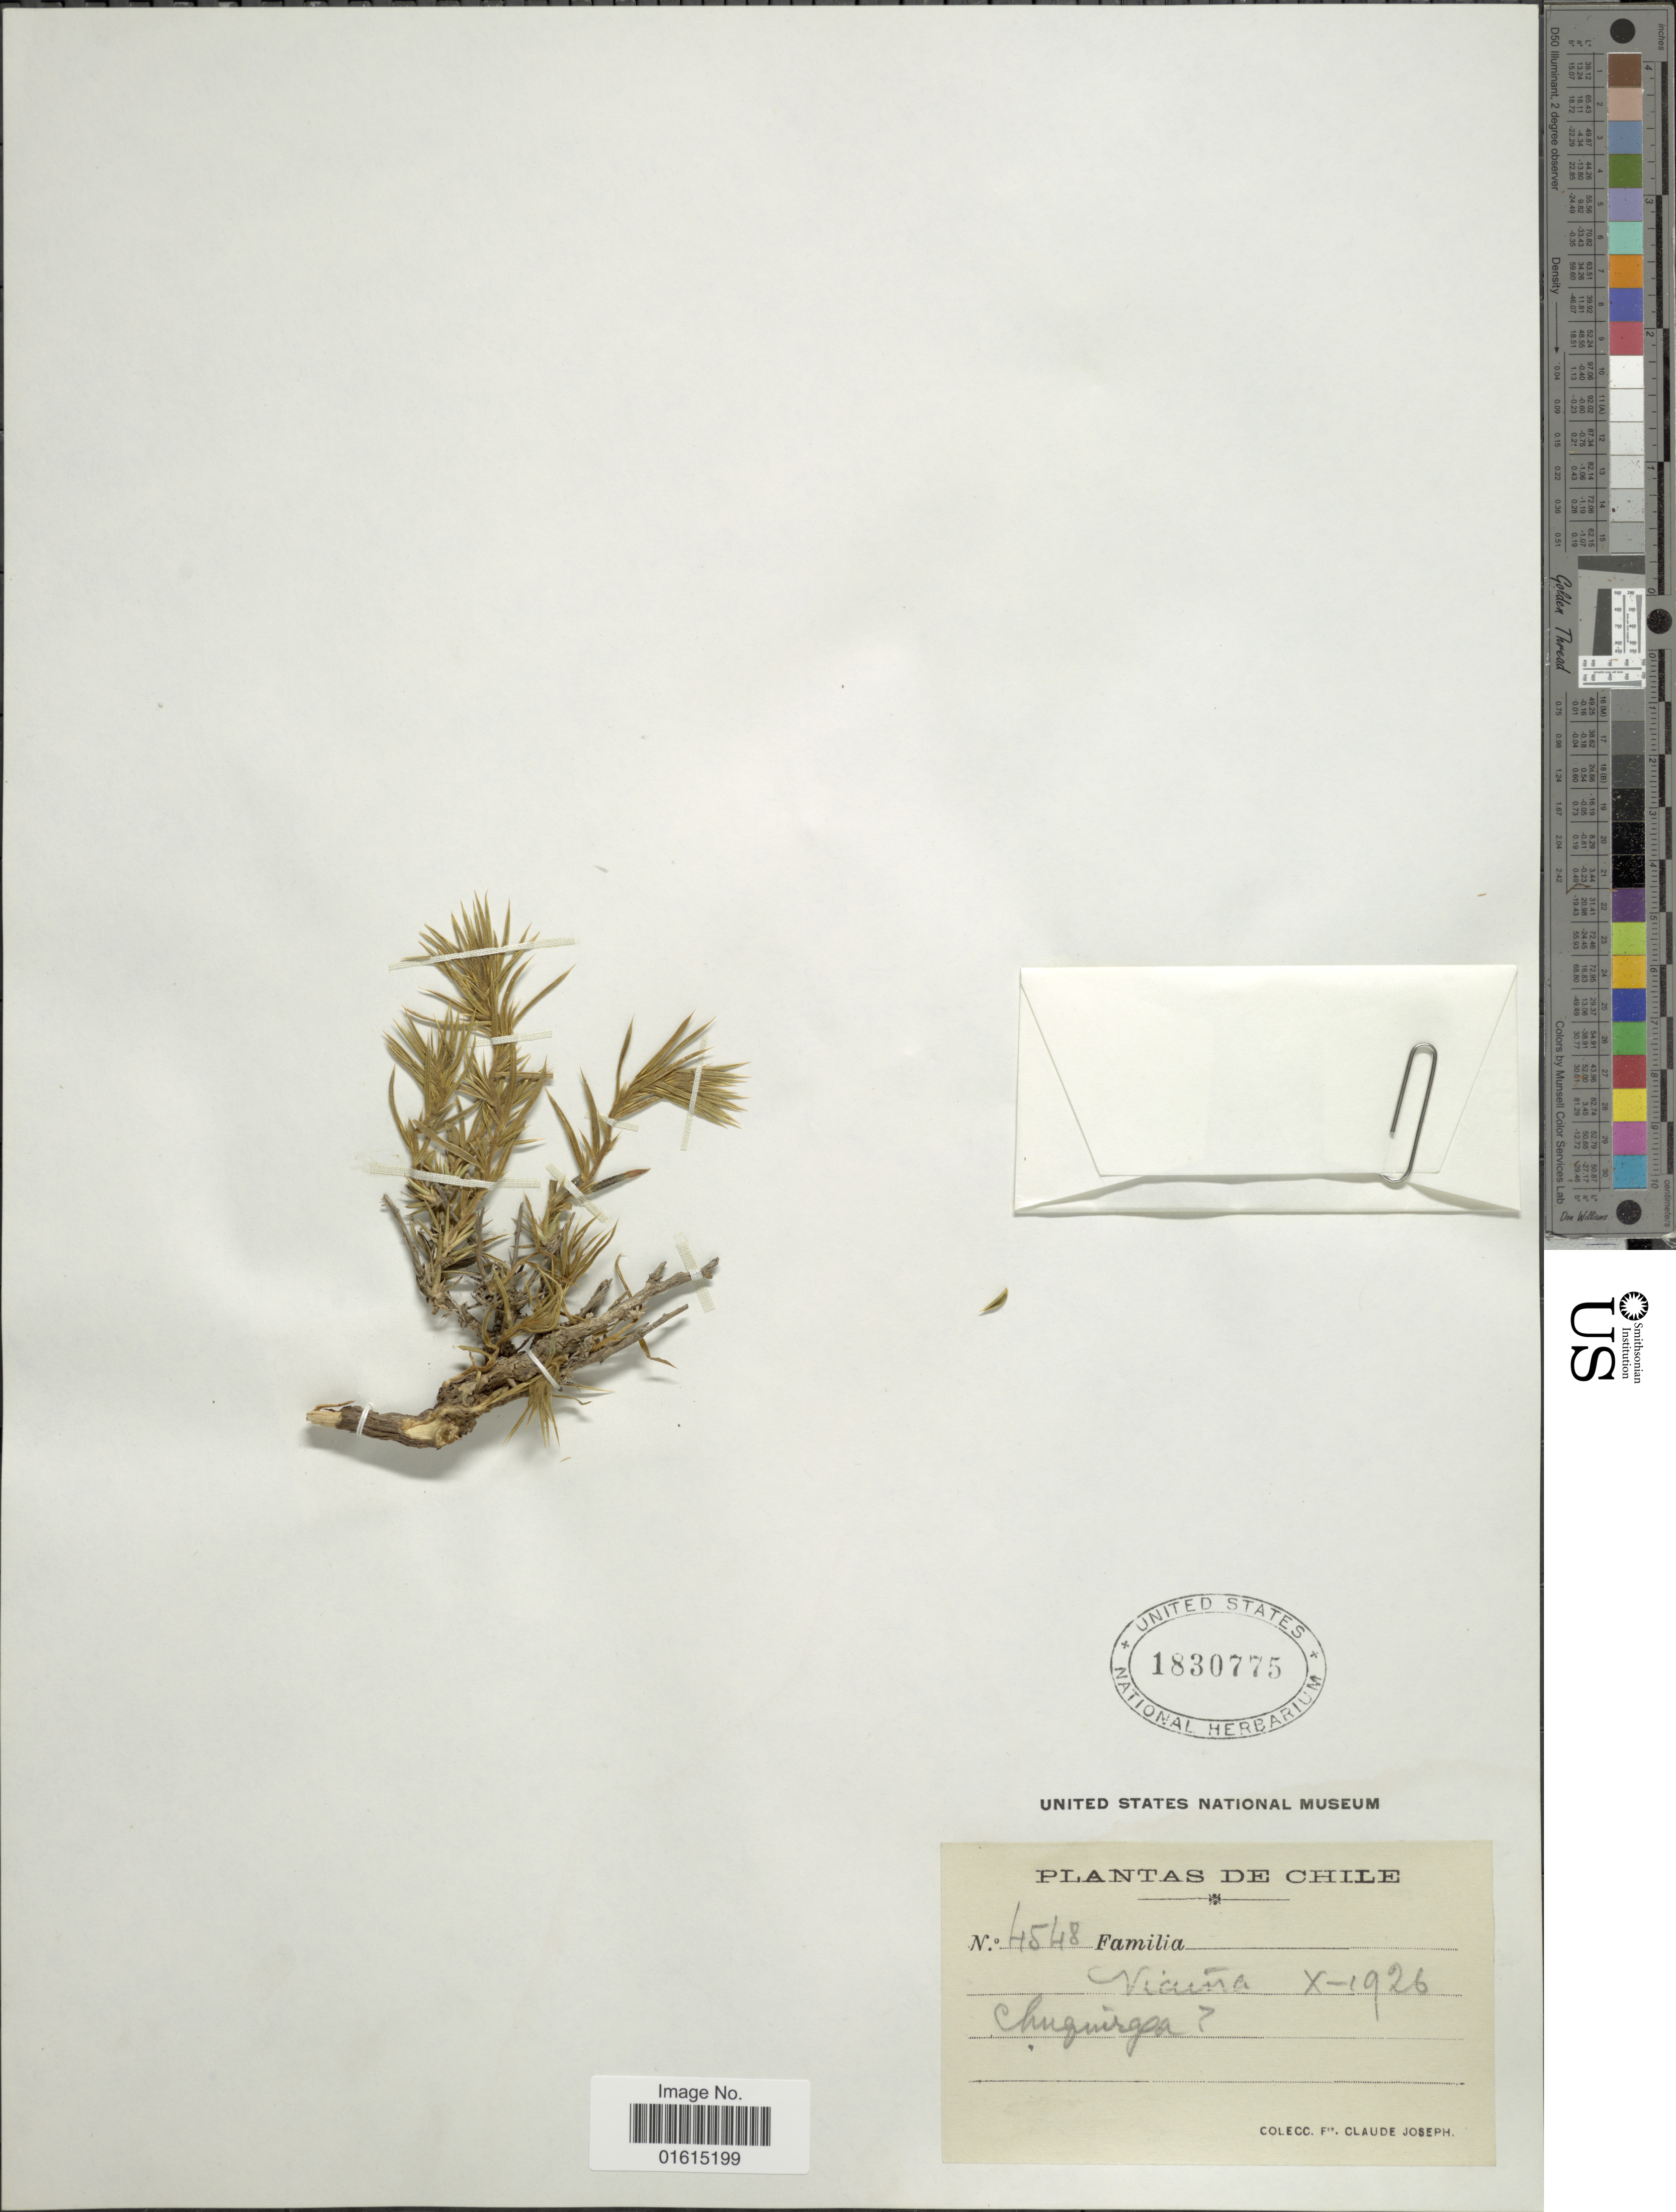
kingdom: Plantae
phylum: Tracheophyta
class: Magnoliopsida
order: Asterales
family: Asteraceae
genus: Chuquiraga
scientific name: Chuquiraga sp.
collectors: Bro. Claude-Joseph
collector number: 4548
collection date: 1926-10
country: Chile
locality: Vicuna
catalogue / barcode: US 1830775